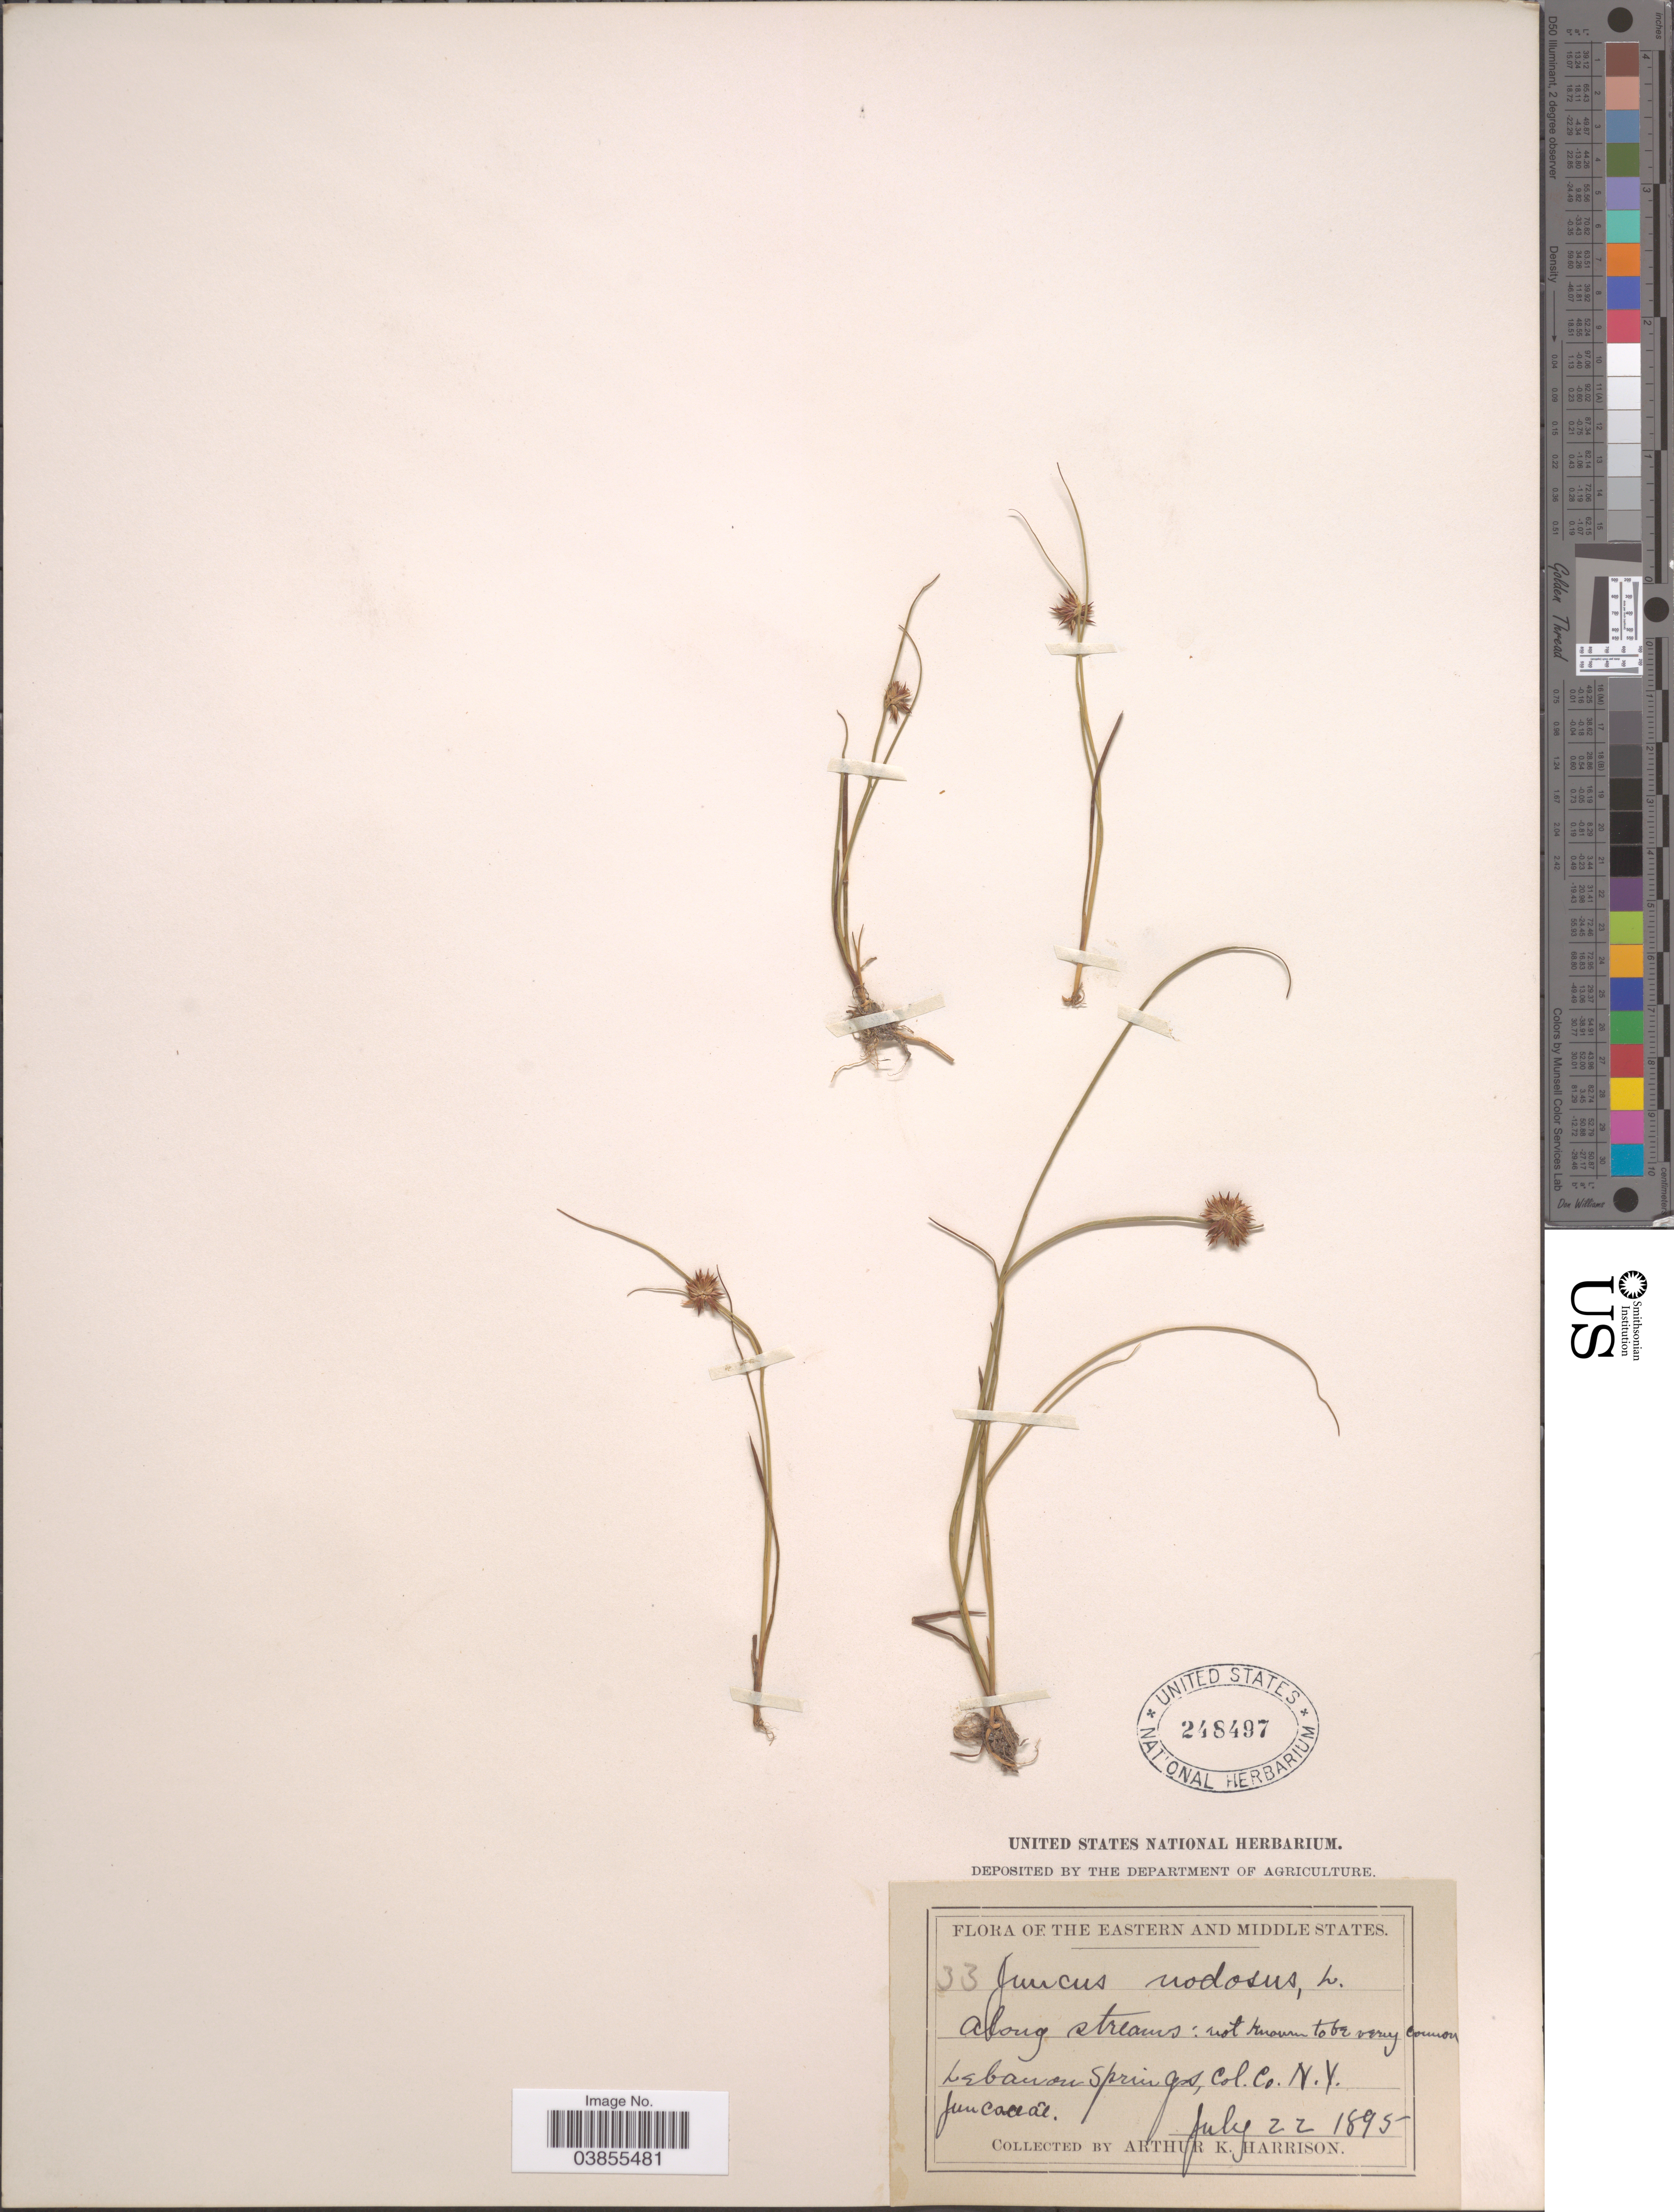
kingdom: Plantae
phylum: Tracheophyta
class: Liliopsida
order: Poales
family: Juncaceae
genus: Juncus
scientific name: Juncus nodosus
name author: L.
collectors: A. K. Harrison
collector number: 33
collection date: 1895-07-22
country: United States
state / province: New York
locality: Lebanon Springs, Col. Co.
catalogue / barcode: US 248497